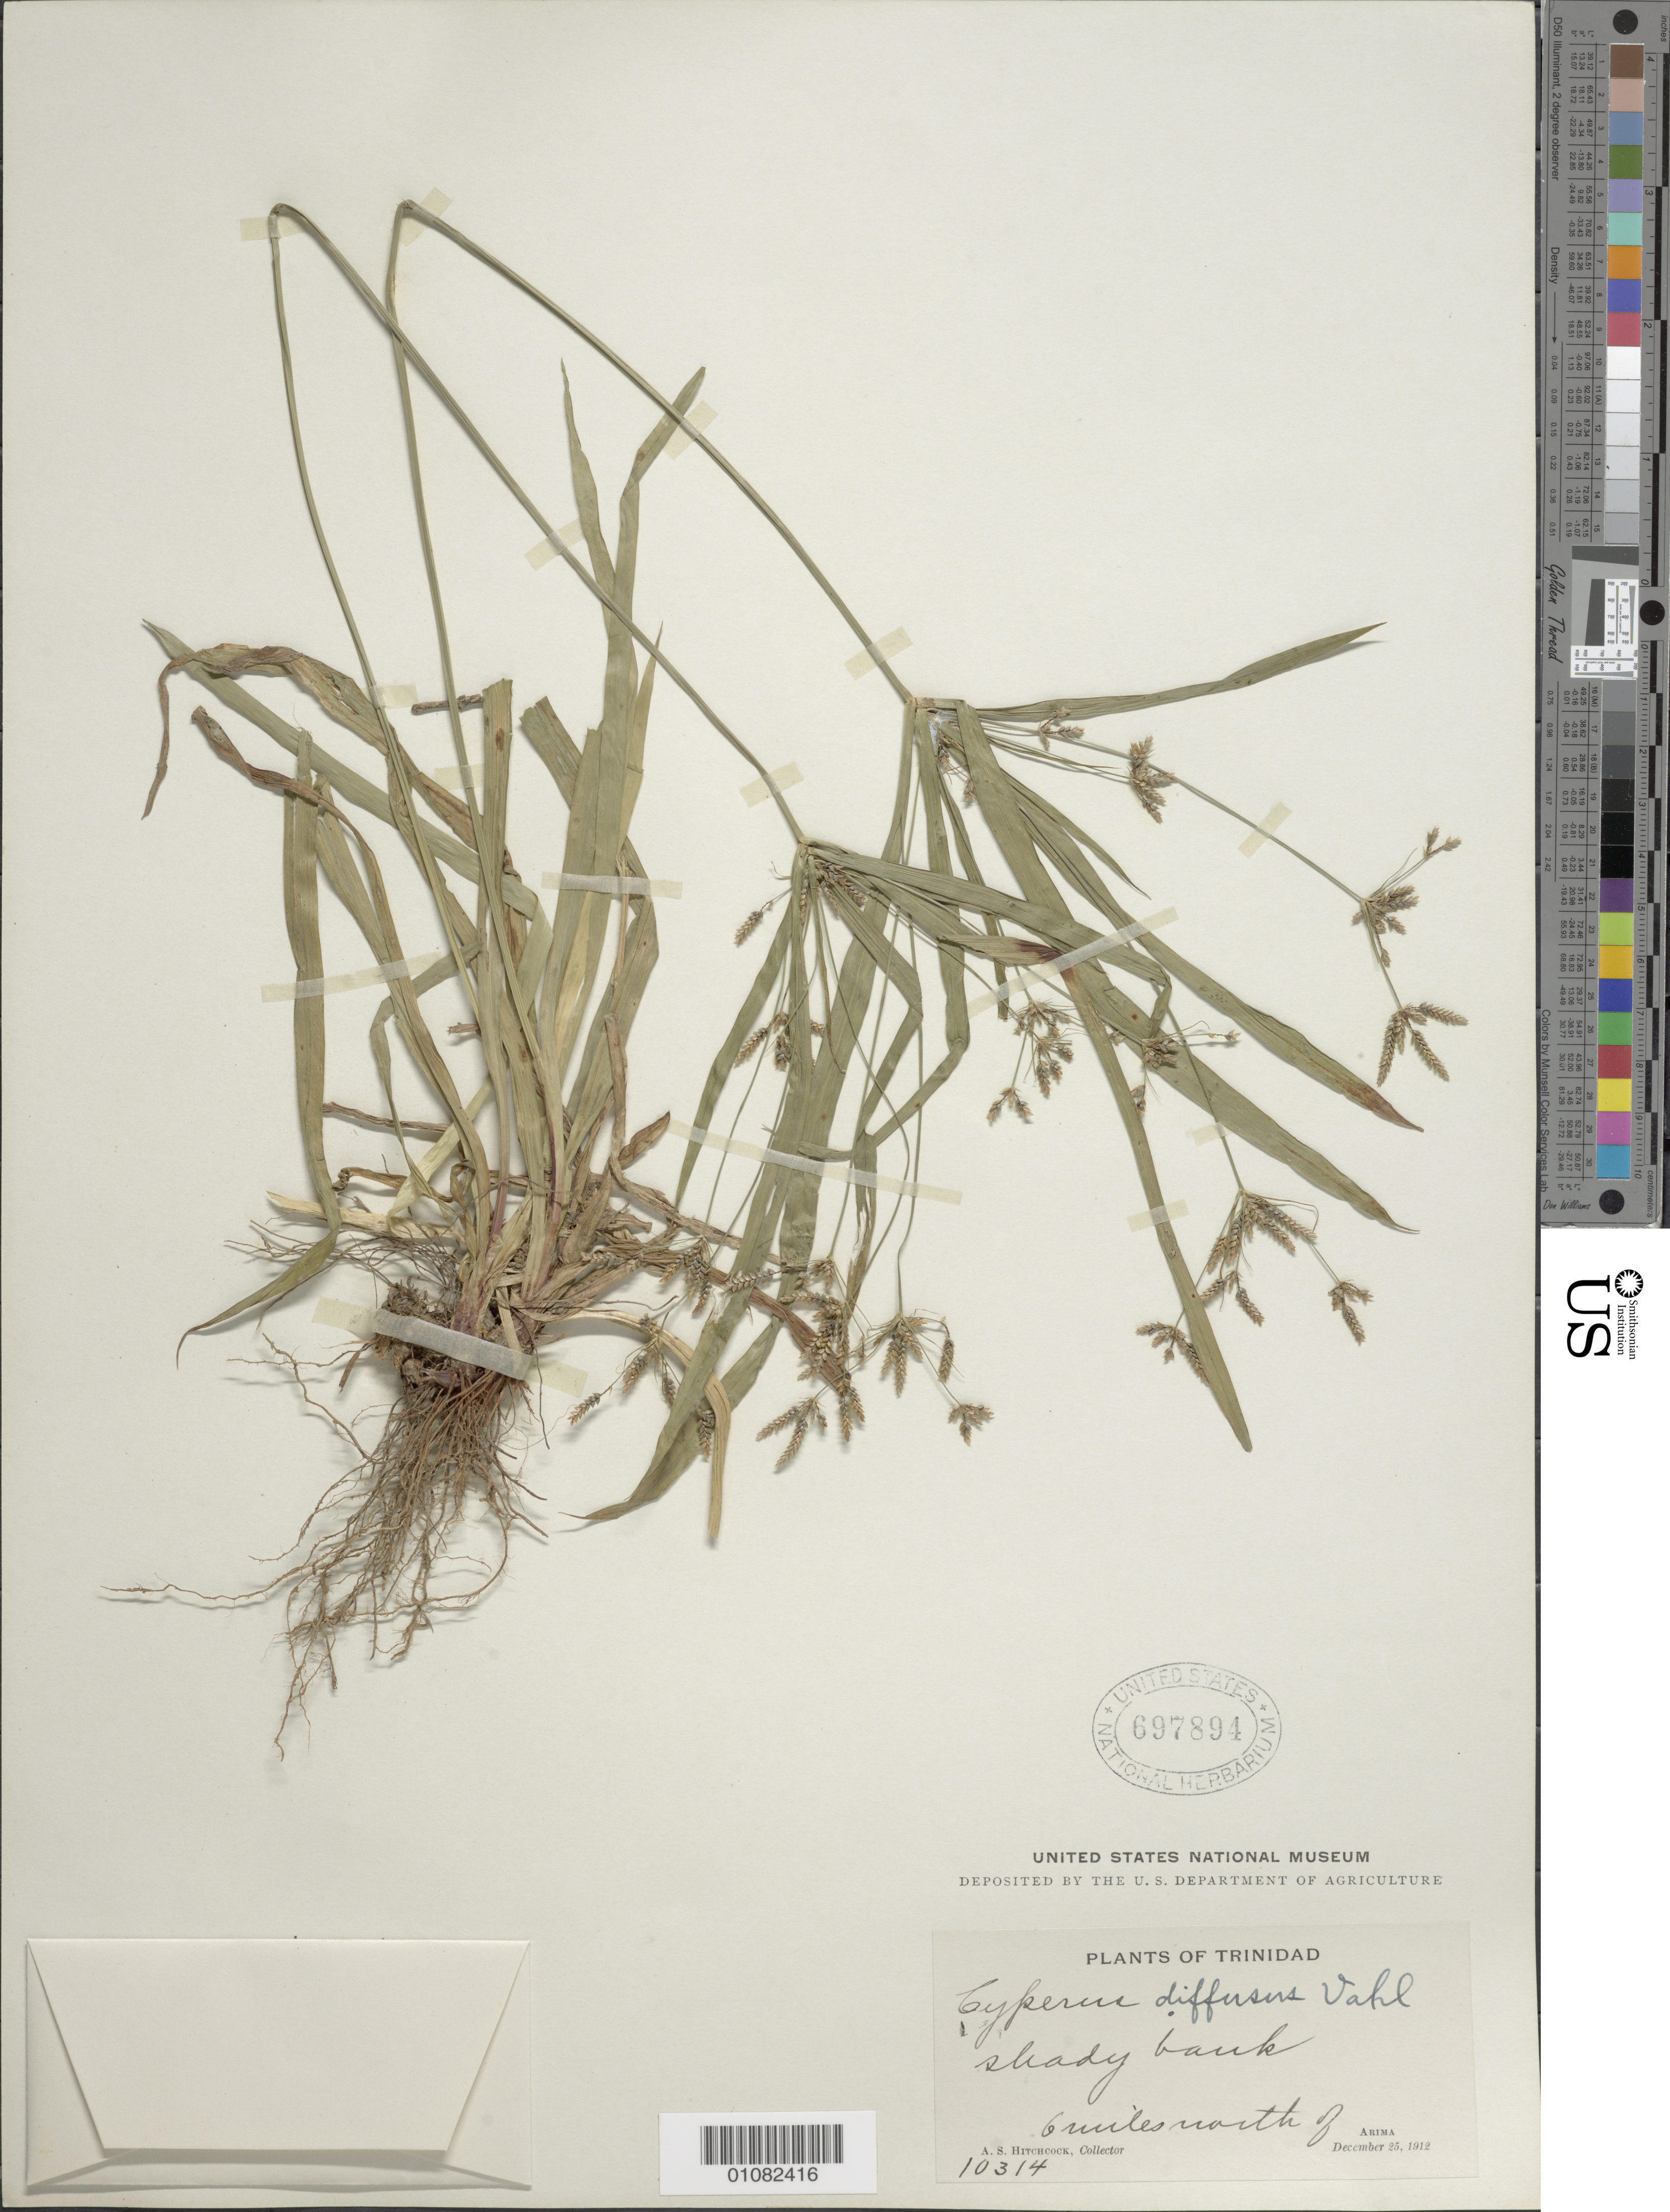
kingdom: Plantae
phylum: Tracheophyta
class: Liliopsida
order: Poales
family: Cyperaceae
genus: Cyperus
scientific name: Cyperus laxus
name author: Lam.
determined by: Strong, Mark T., (BOT), Smithsonian Institution - National Museum of Natural History (UNITED STATES)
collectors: A. S. Hitchcock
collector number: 10314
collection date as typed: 25 Dec 1912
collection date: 1912-12-25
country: Trinidad and Tobago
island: Trinidad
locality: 6 miles N of Arima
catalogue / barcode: US 697894